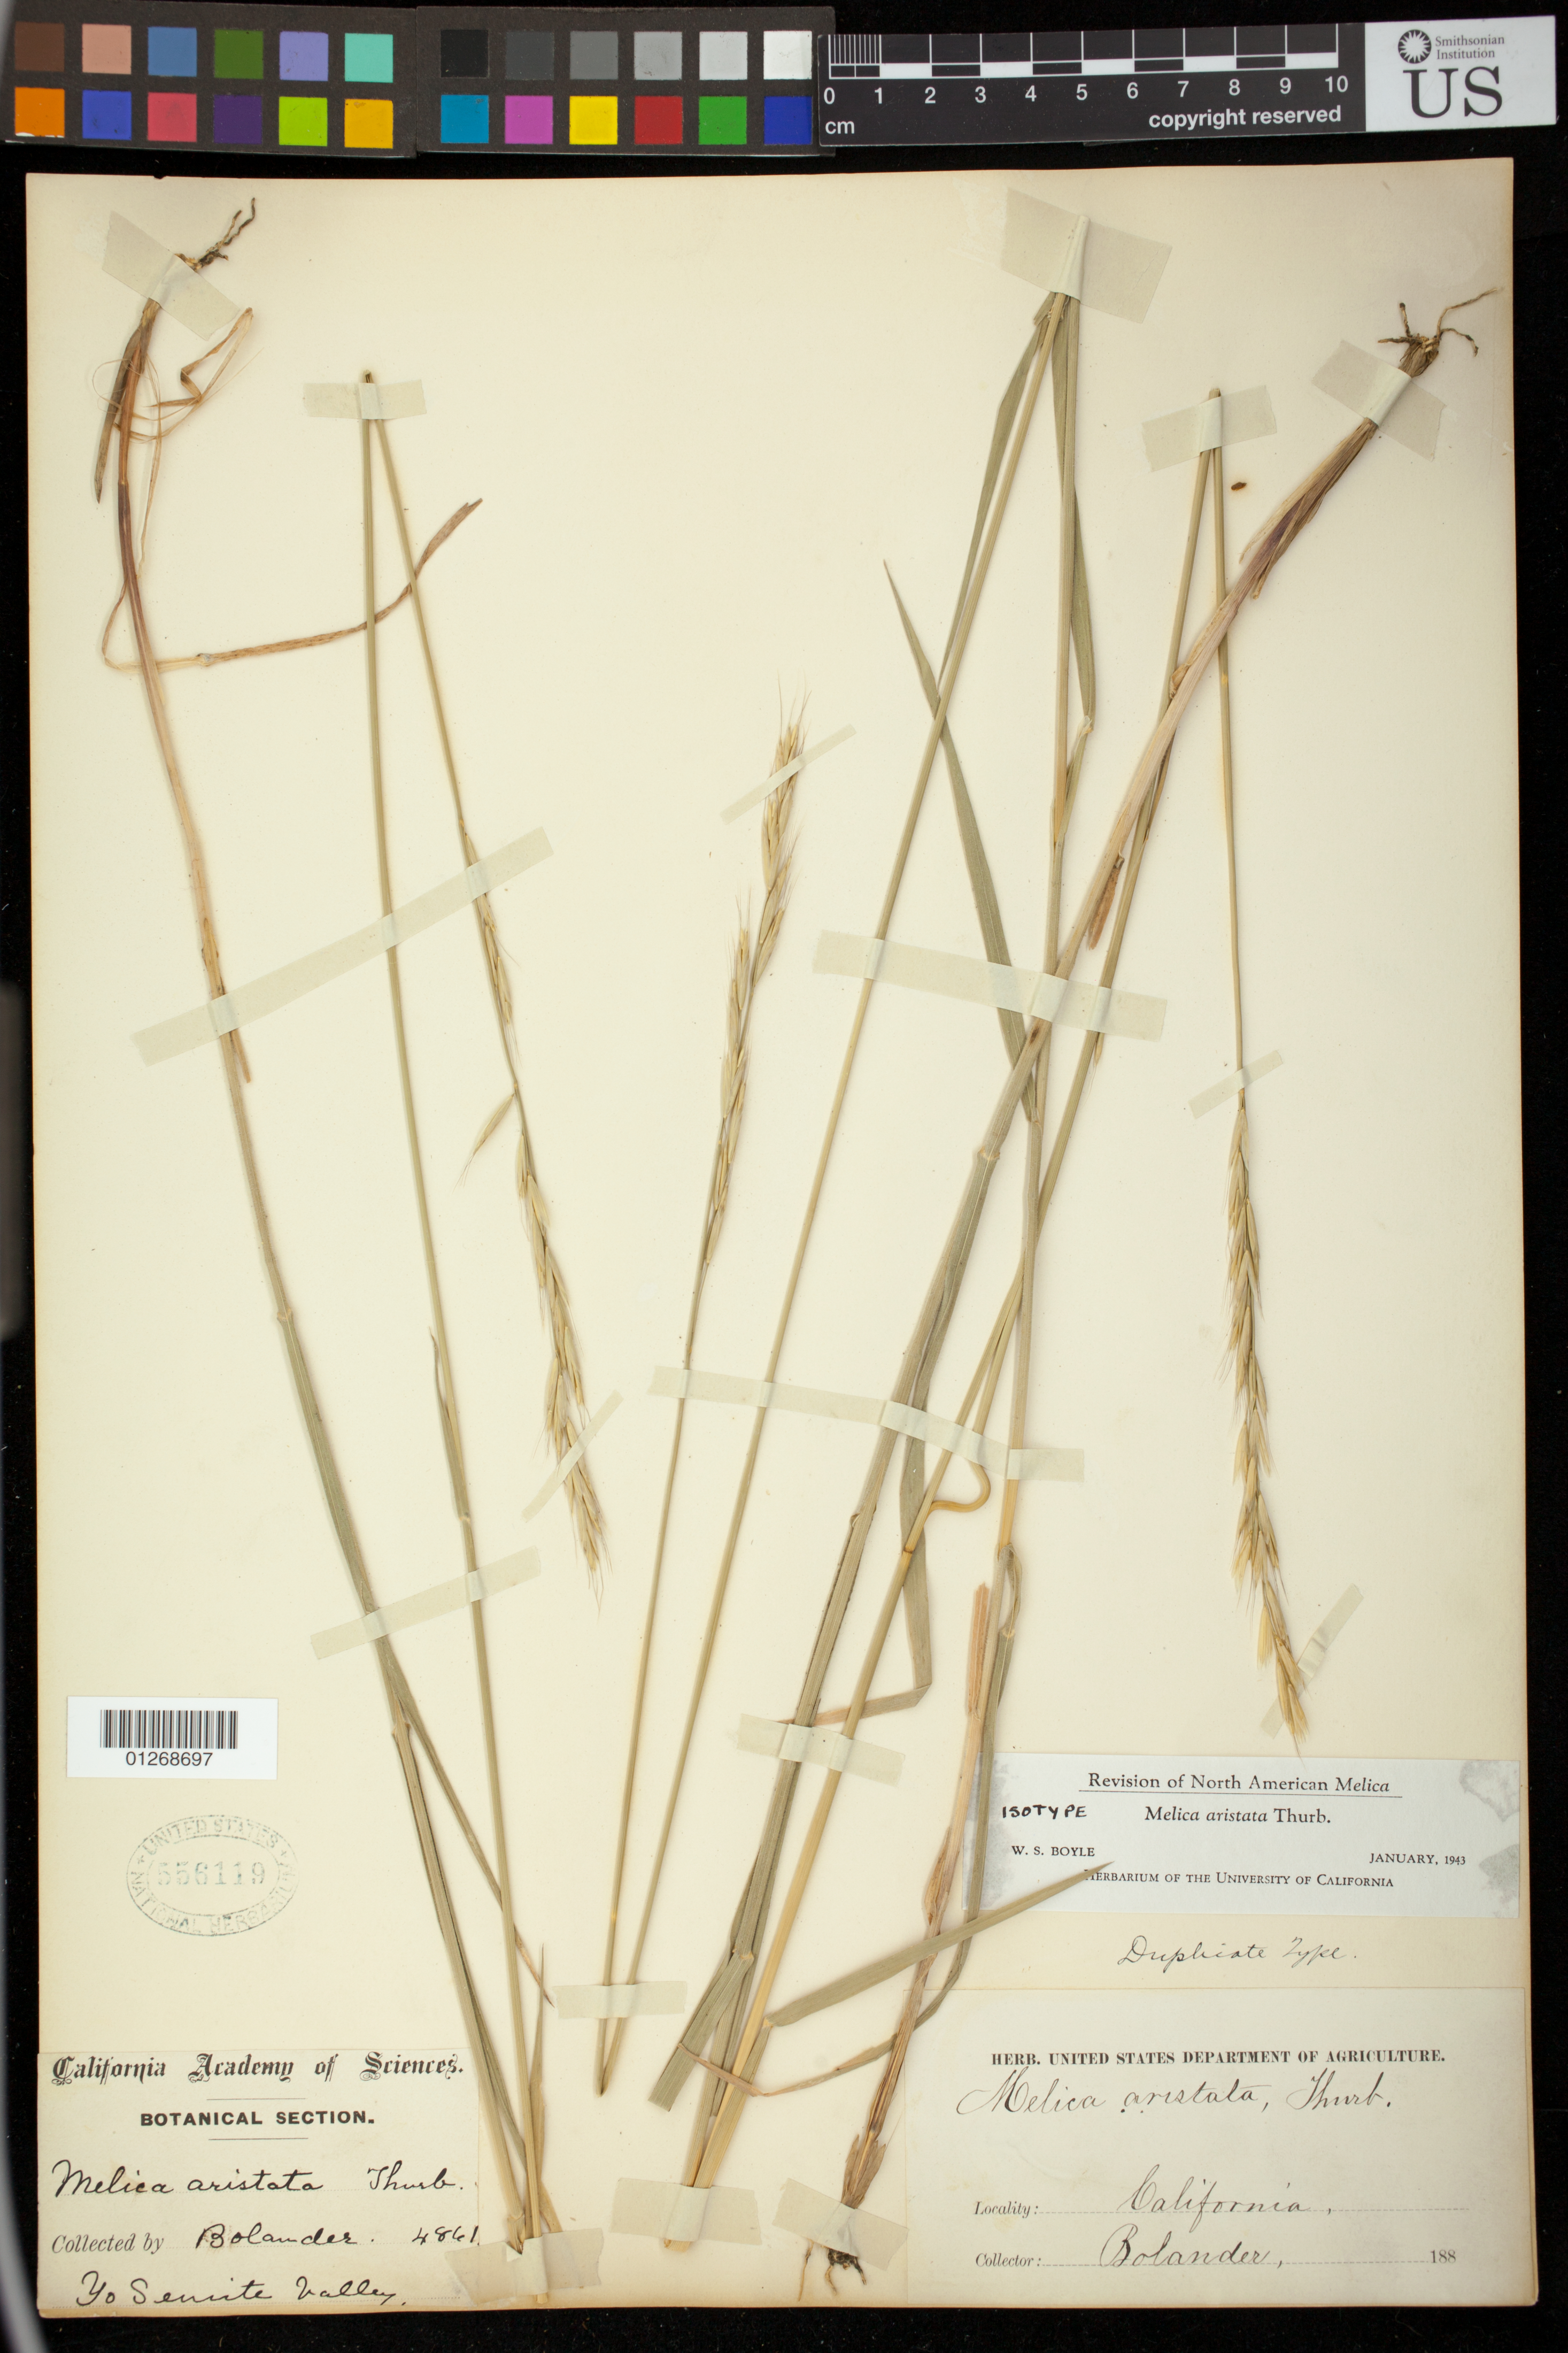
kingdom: Plantae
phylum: Tracheophyta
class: Liliopsida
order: Poales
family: Poaceae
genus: Melica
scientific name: Melica aristata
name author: Thurb. ex Bol.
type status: Syntype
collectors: H. Bolander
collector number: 4861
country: United States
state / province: California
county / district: Mariposa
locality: Yosemite Valley.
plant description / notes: Protologue, "Number 4,861, Catalogue, 1867" followed by several collection citations; "4861" appears to be a catalog number given to several different collections, with "1867" the date of the catalog rather than the collections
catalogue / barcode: US 556119